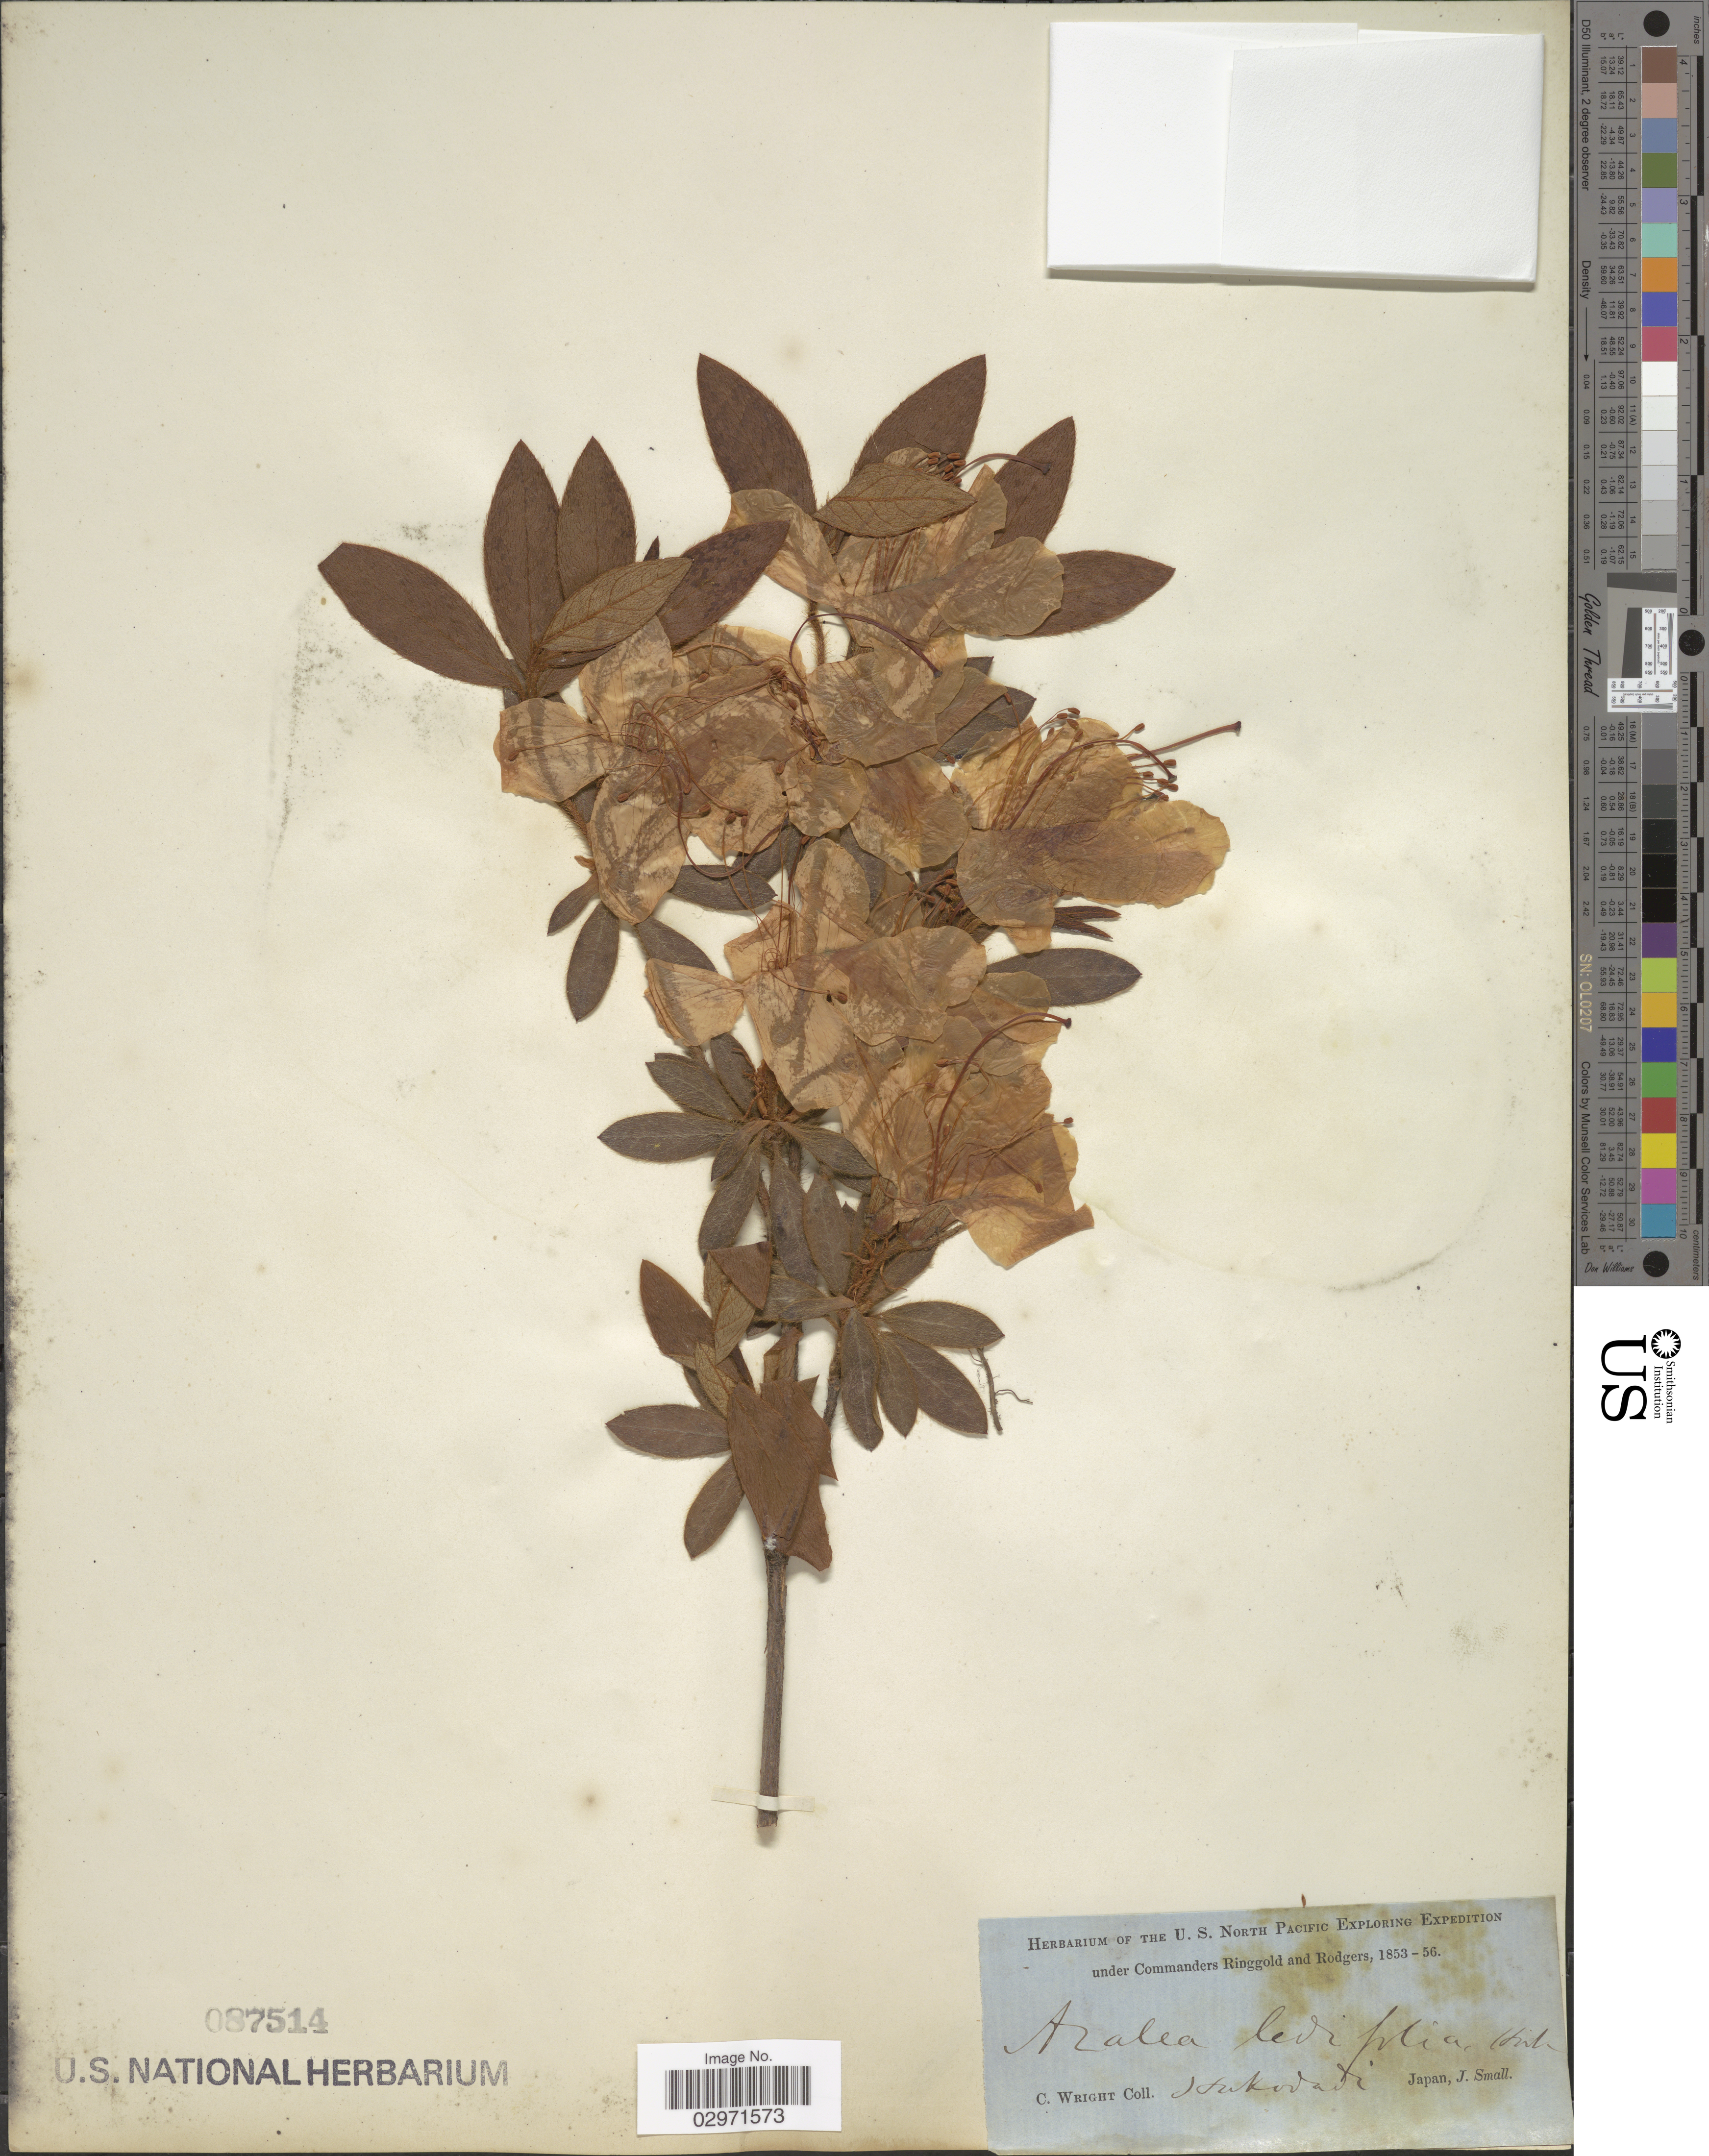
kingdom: Plantae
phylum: Tracheophyta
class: Magnoliopsida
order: Ericales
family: Ericaceae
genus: Rhododendron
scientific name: Rhododendron ledifolium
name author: G. Don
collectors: C. Wright & J. Small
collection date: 1853/1856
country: Japan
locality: Hakadati.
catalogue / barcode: US 87514